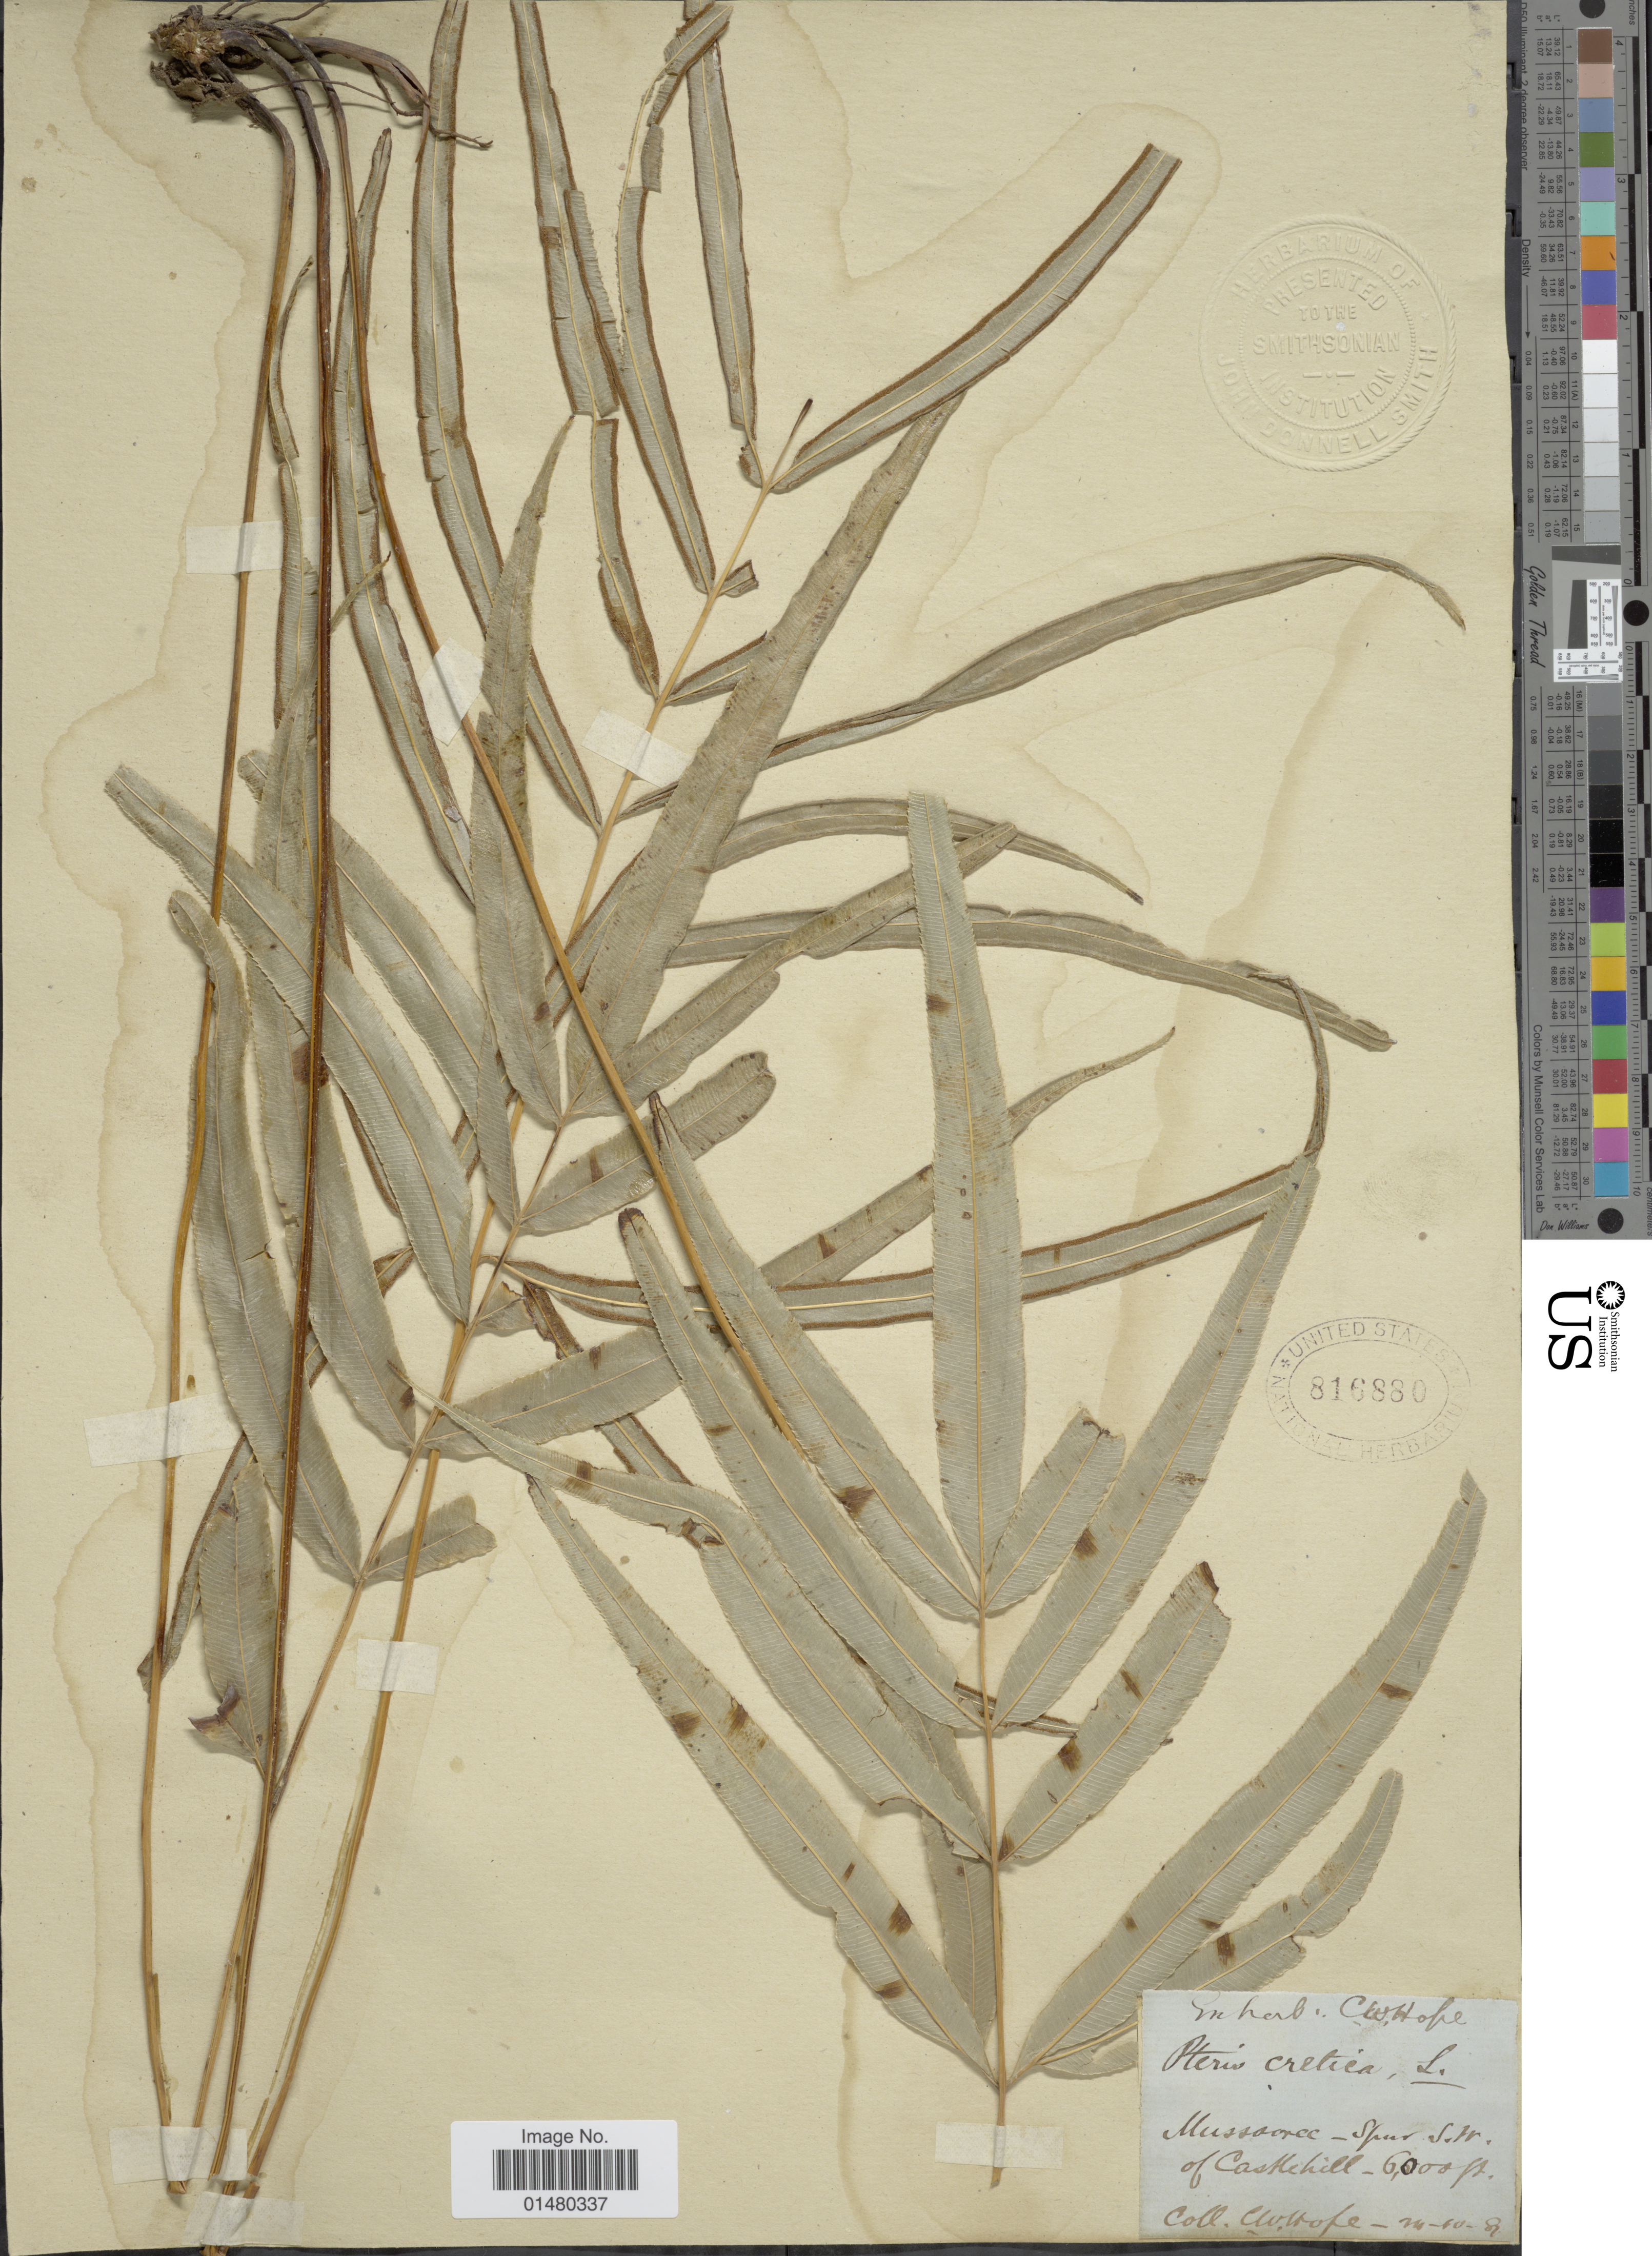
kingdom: Plantae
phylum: Tracheophyta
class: Polypodiopsida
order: Polypodiales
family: Pteridaceae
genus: Pteris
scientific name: Pteris cretica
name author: L.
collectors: C. W. Hope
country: India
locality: Mussooree-Spur S.W. of Castle Hill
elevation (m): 1829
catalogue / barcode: US 816880